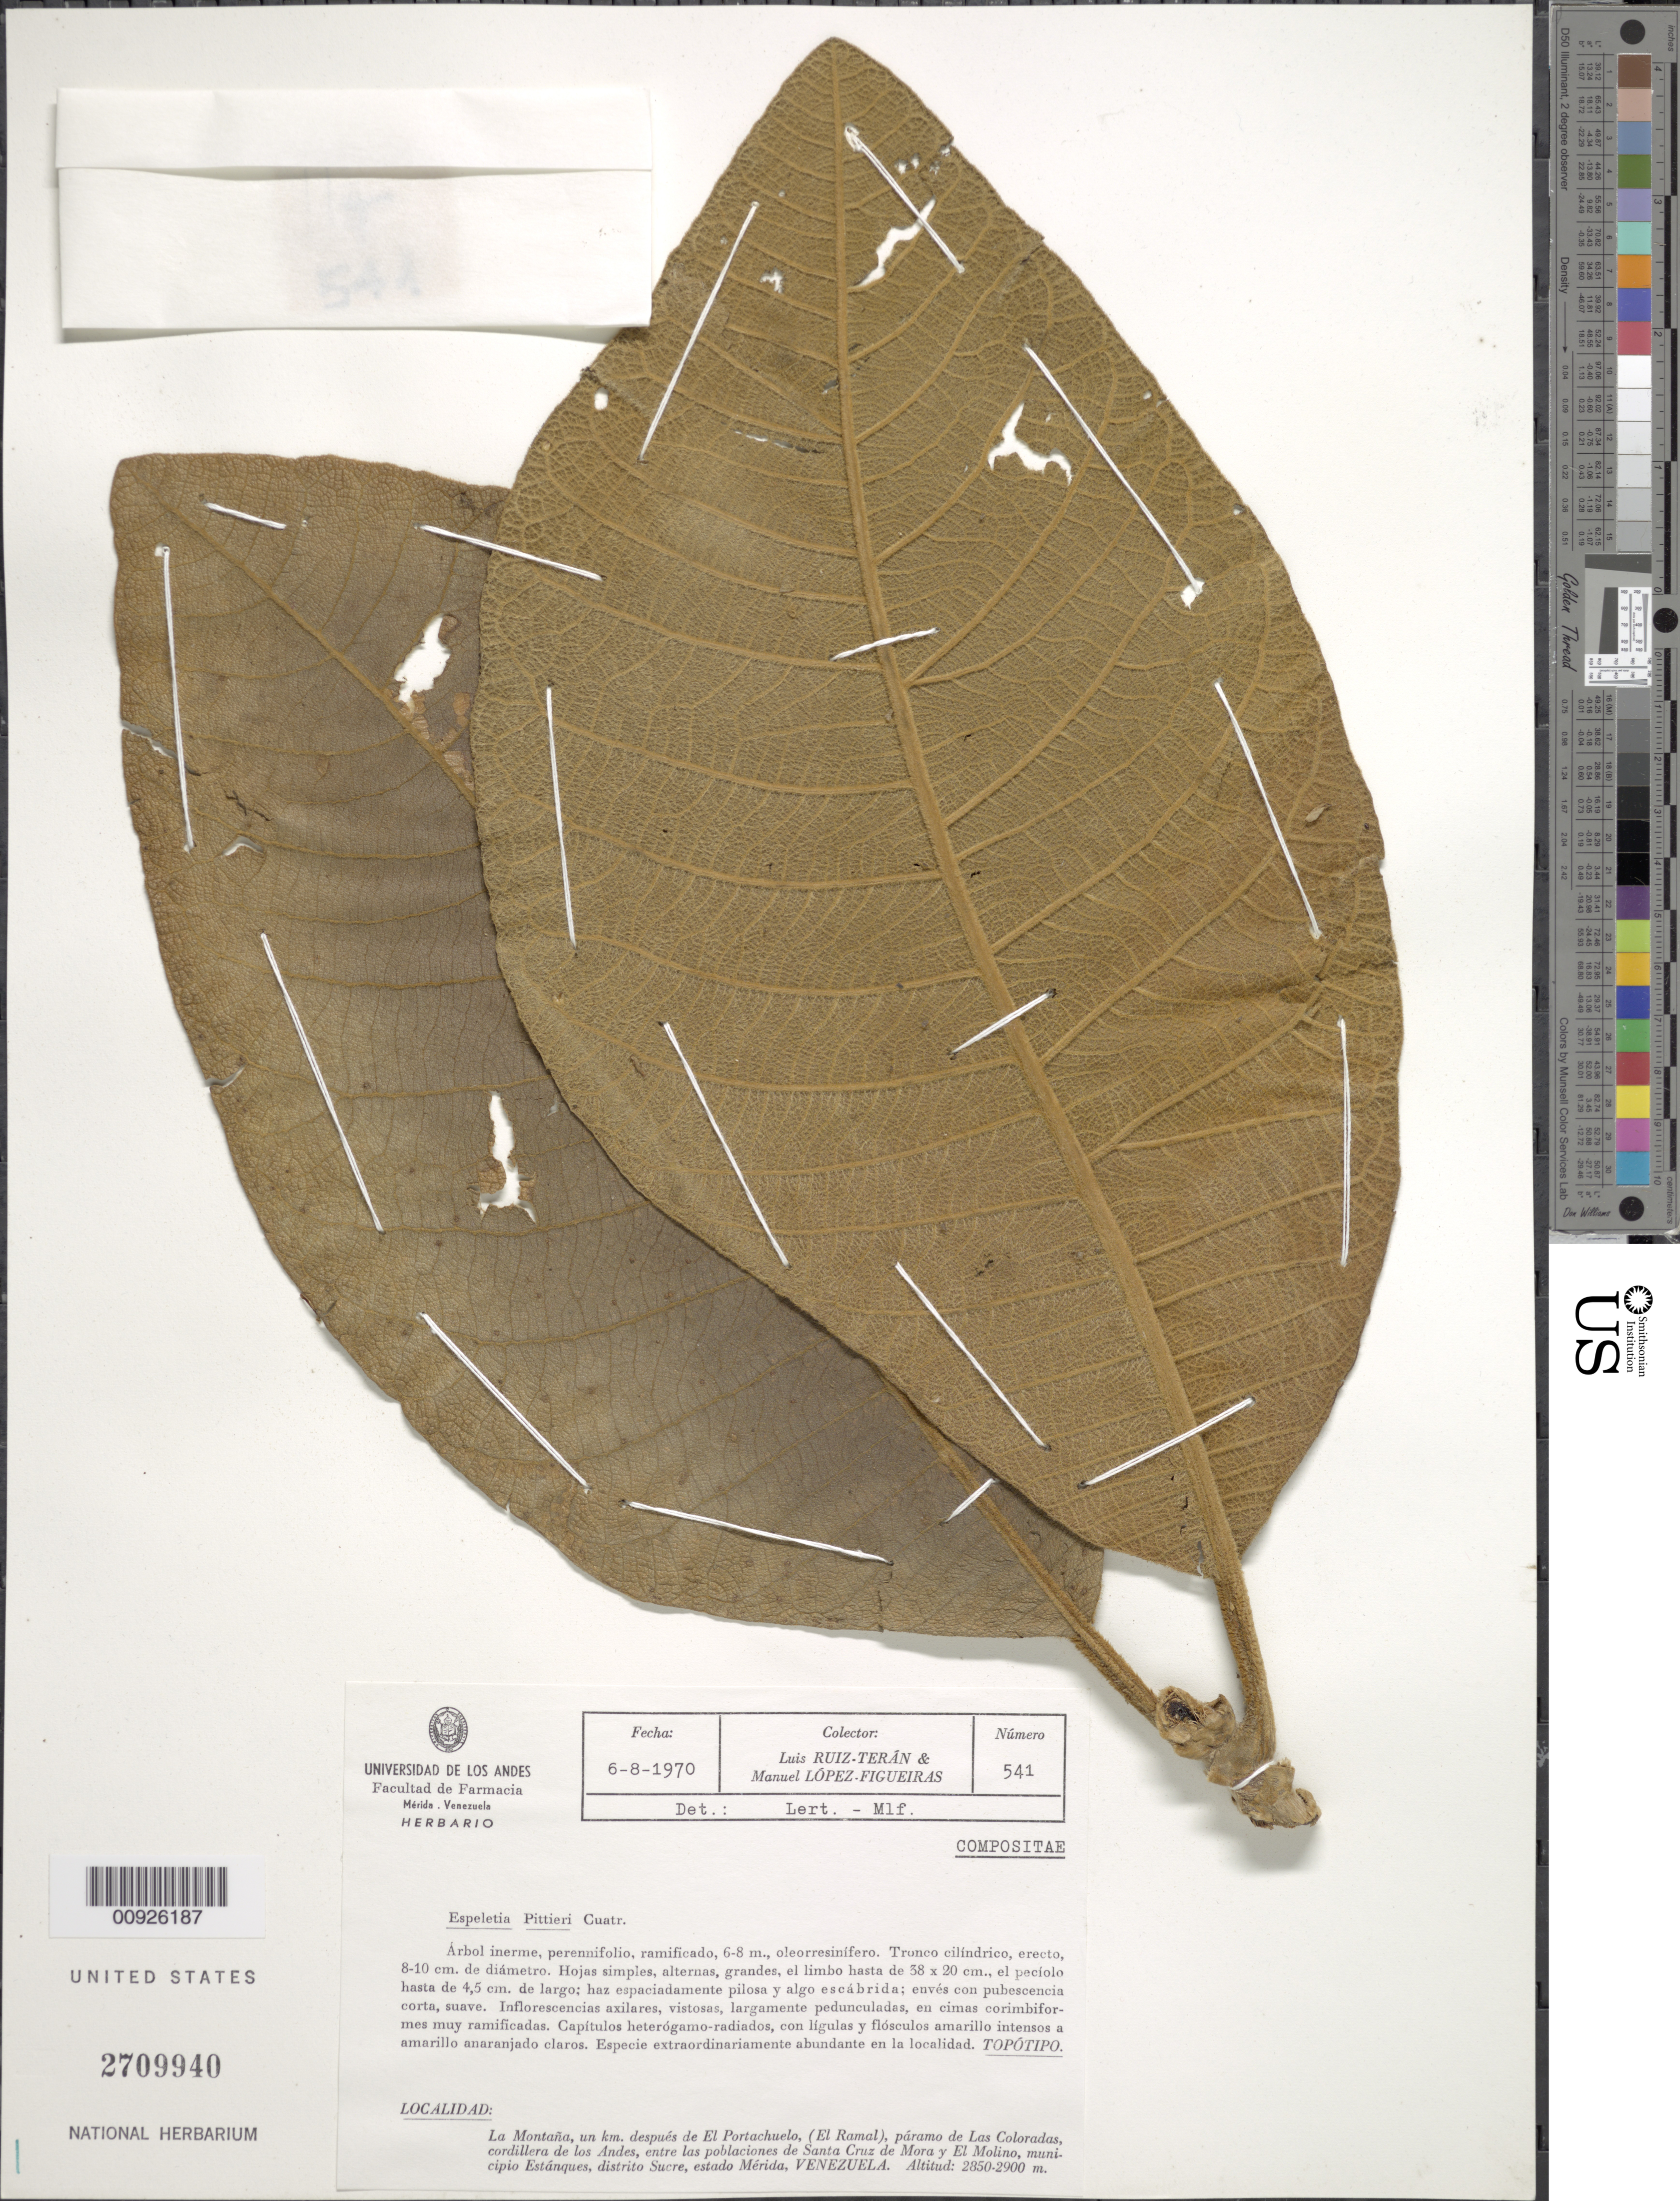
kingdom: Plantae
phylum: Tracheophyta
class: Magnoliopsida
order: Asterales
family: Asteraceae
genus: Carramboa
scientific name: Carramboa badilloi var. pittieri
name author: (Cuatrec.) Cuatrec.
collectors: L. Teran & M. López Figueiras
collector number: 541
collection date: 1970-08-06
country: Venezuela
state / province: Tachira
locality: La Montana, un km. despues de El Portachuelo, (El Ramal), paramo de Las Coloradas, cordillera de los Andes, entre las poblaciones de Santa Cruz de Mora y El Molino, municipio Estanques, distrito Sucre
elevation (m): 2850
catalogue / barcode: US 2709940